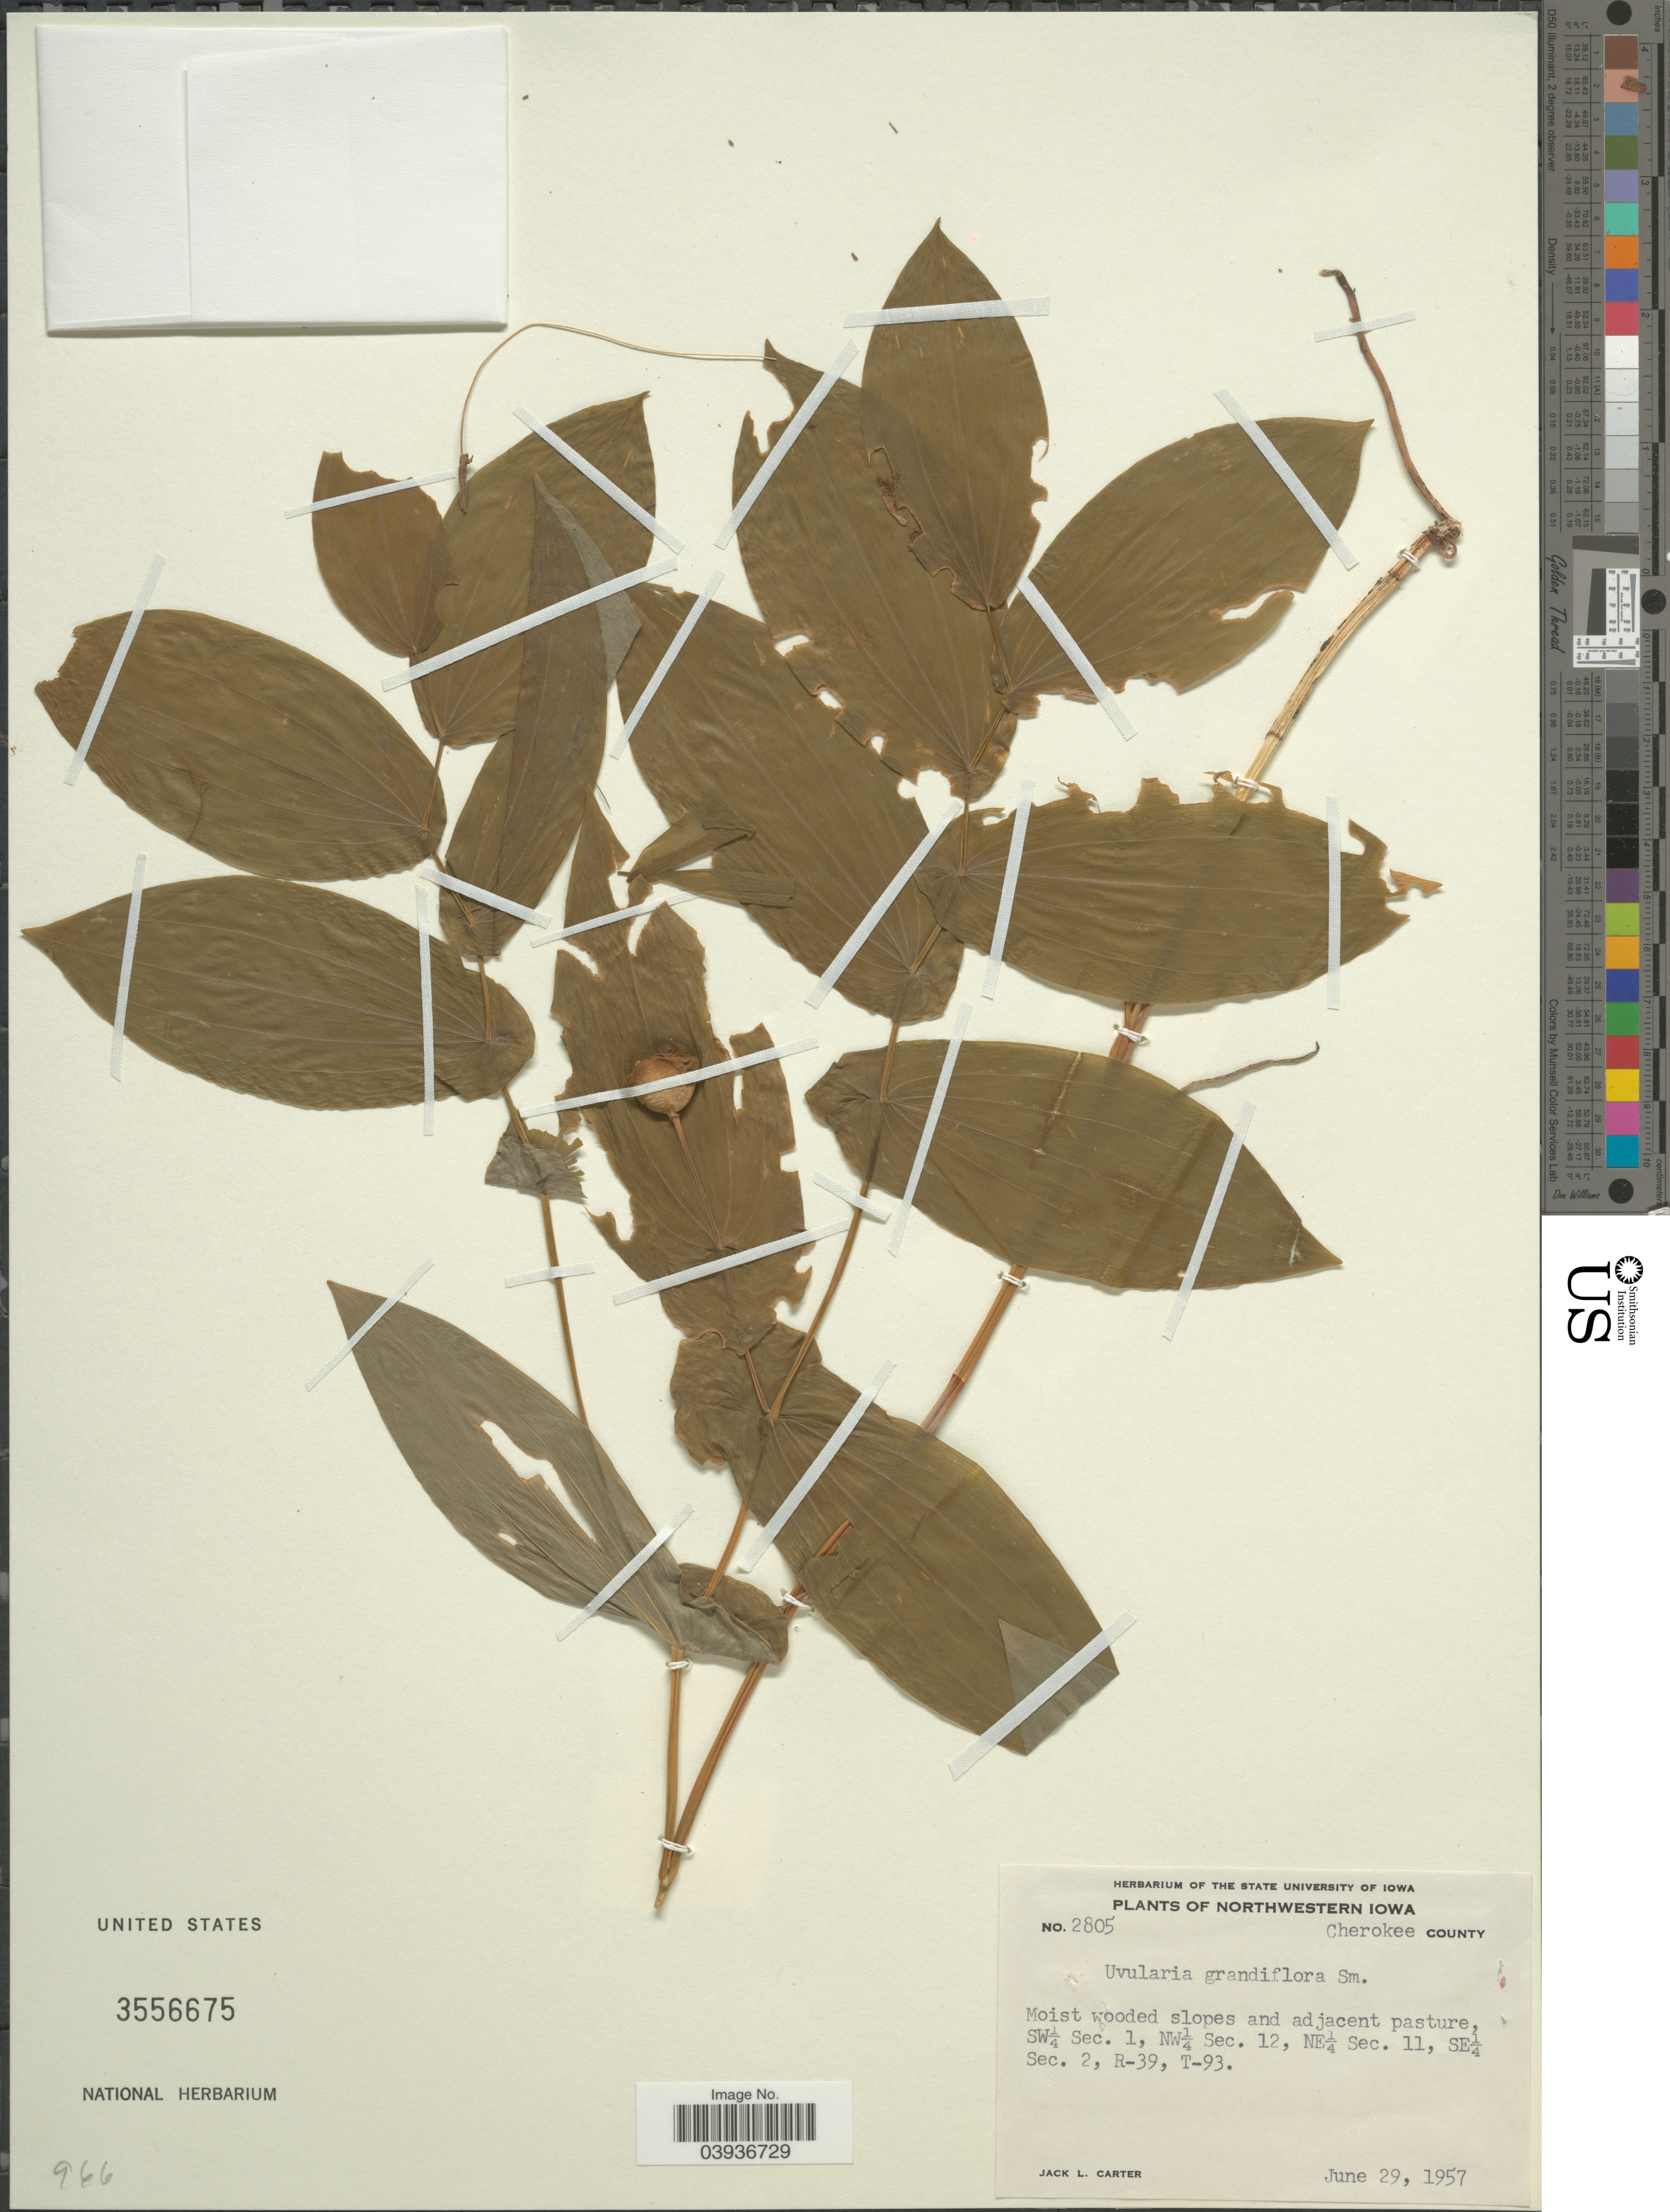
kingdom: Plantae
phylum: Tracheophyta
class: Liliopsida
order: Liliales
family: Colchicaceae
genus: Uvularia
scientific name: Uvularia grandiflora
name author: Sm.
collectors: J. L. Carter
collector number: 2805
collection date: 1957-06-29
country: United States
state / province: Iowa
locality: Northwestern Iowa. Cherokee County. Moist wooded slopes and adjacent pasture, SW¼ Sec. 1, NW¼ Sec. 12, NE¼ Sec. 11, SE¼ Sec. 2, R-39, T-93.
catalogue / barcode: US 3556675